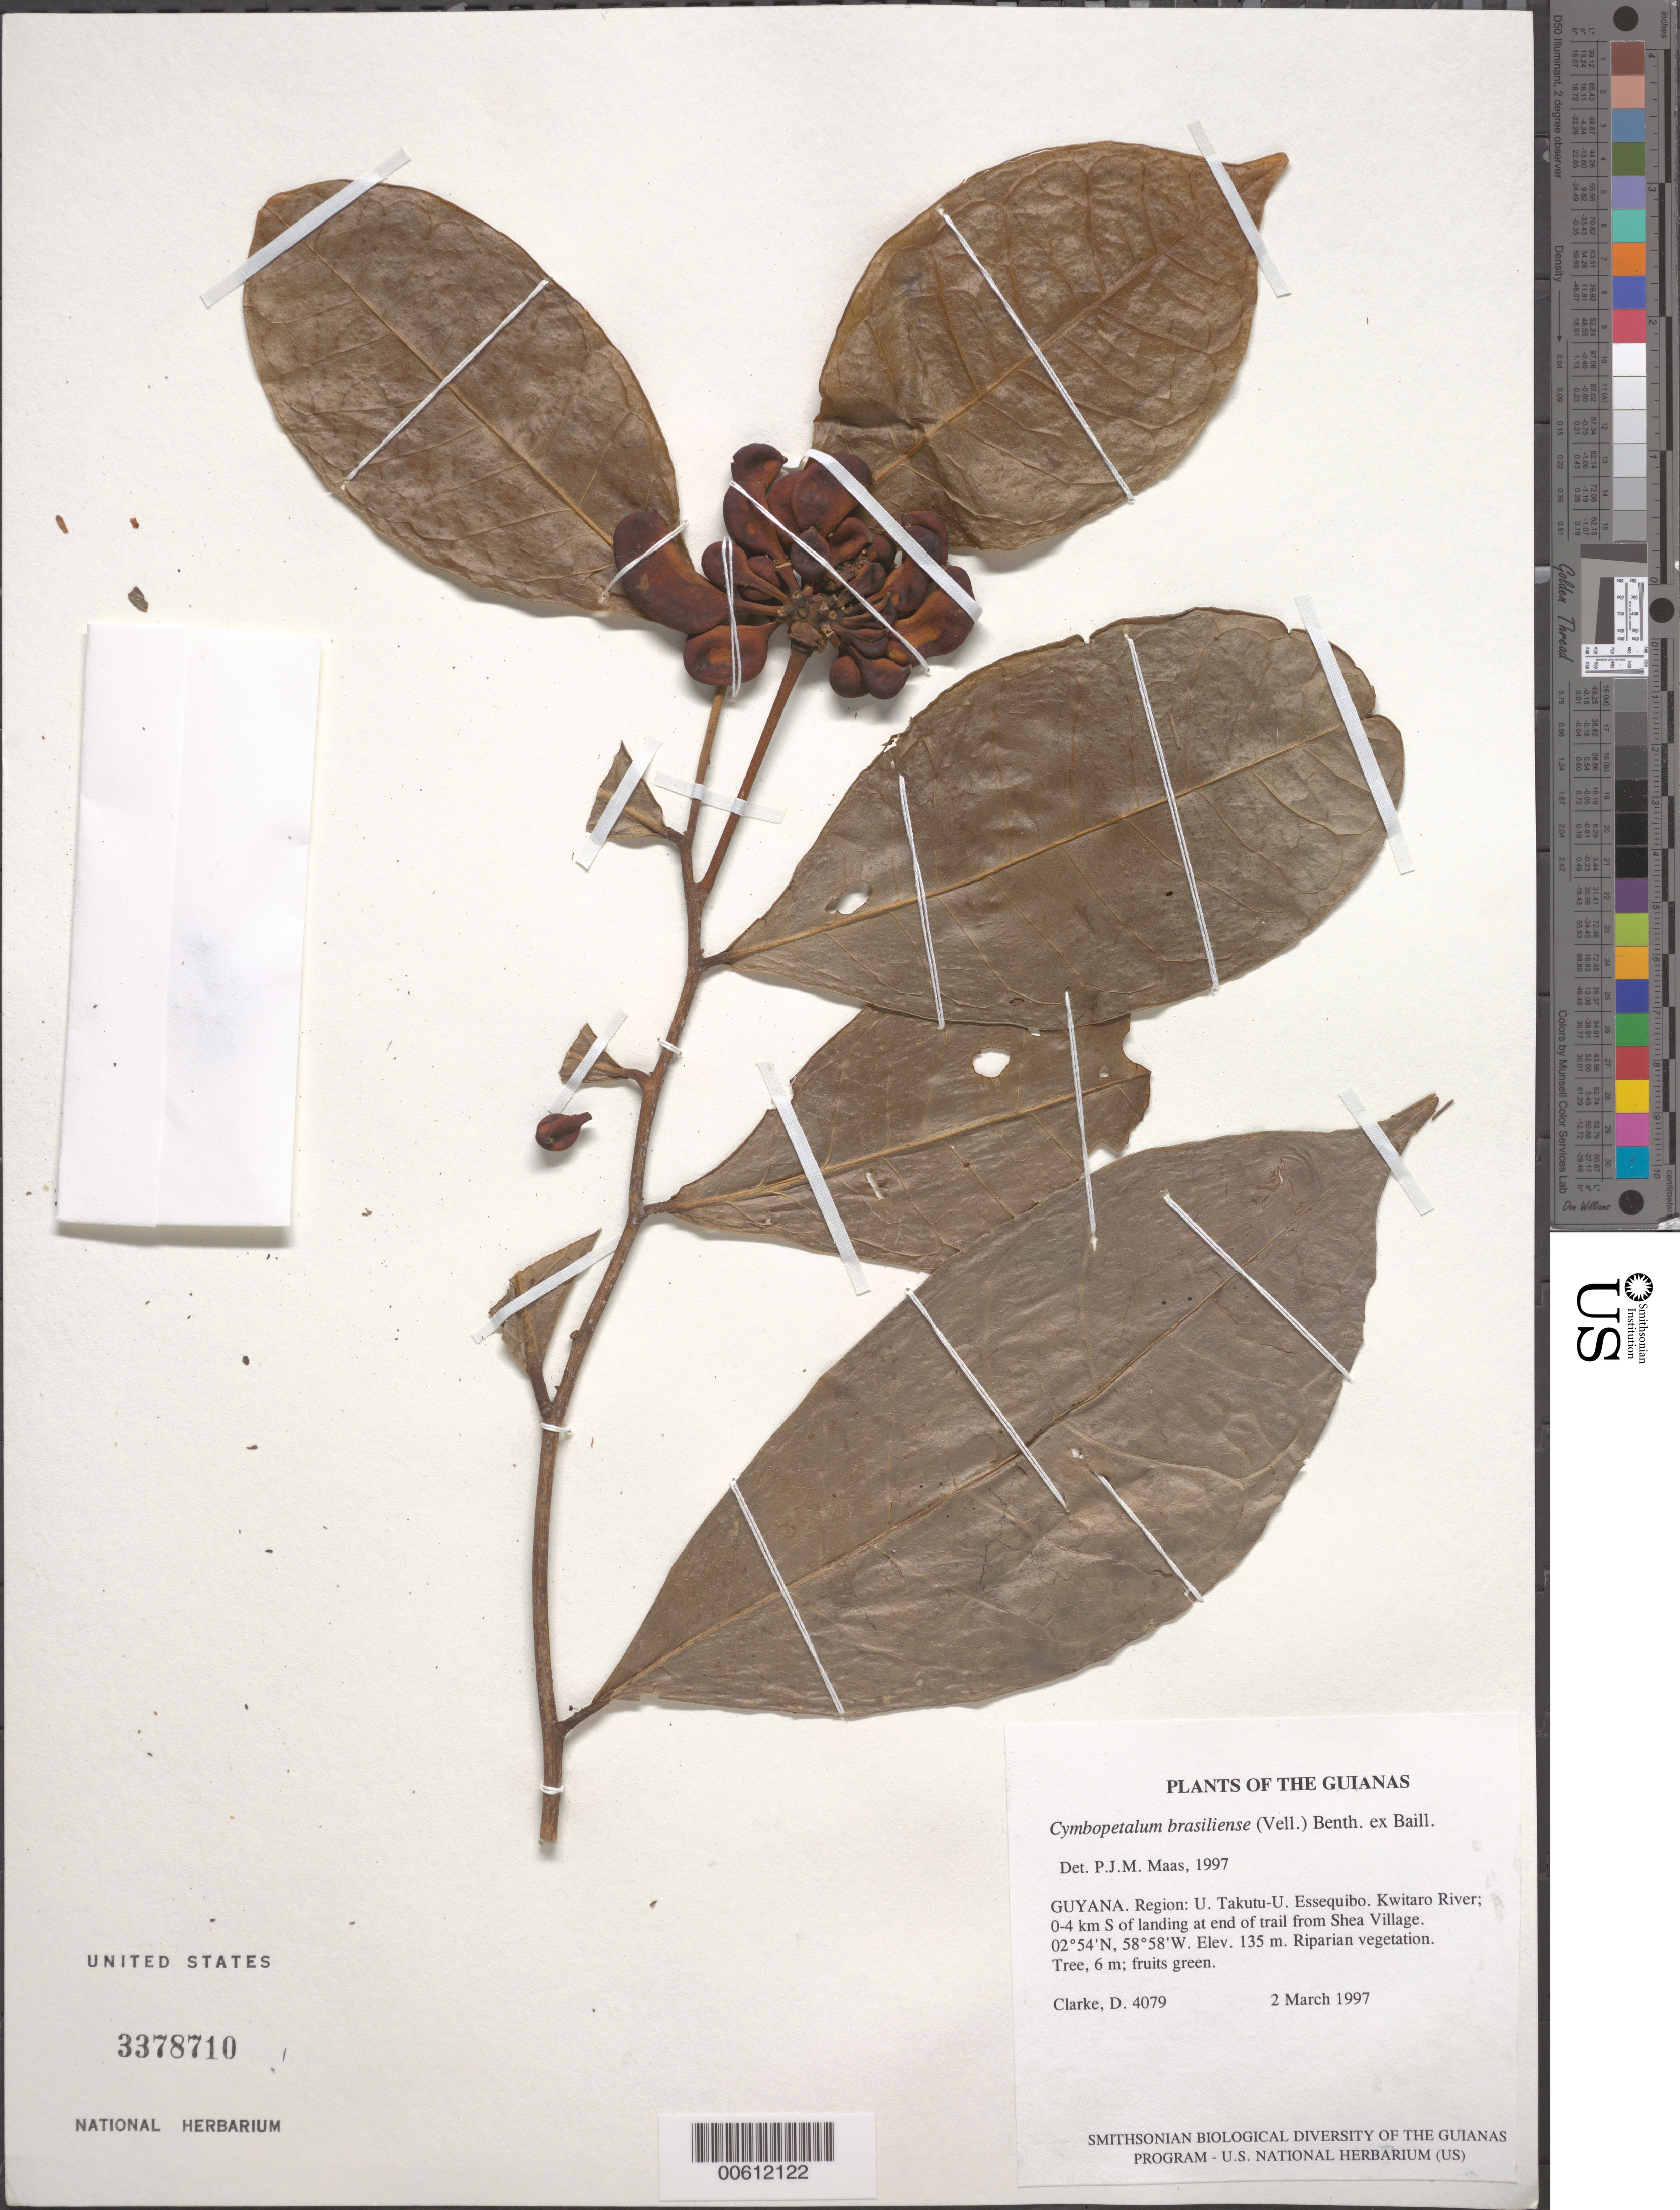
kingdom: Plantae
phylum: Tracheophyta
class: Magnoliopsida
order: Magnoliales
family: Annonaceae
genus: Cymbopetalum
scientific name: Cymbopetalum brasiliense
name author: (Vell.) Benth. ex Baill.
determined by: Maas, Paul J. M.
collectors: H. D. Clarke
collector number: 4079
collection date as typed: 2 March 1997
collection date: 1997-03-02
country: Guyana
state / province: U. Takutu-U. Essequibo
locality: Kwitaro River; 0-4 km S of landing at end of trail from Shea Village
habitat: Riparian vegetation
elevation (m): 135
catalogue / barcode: US 3378710